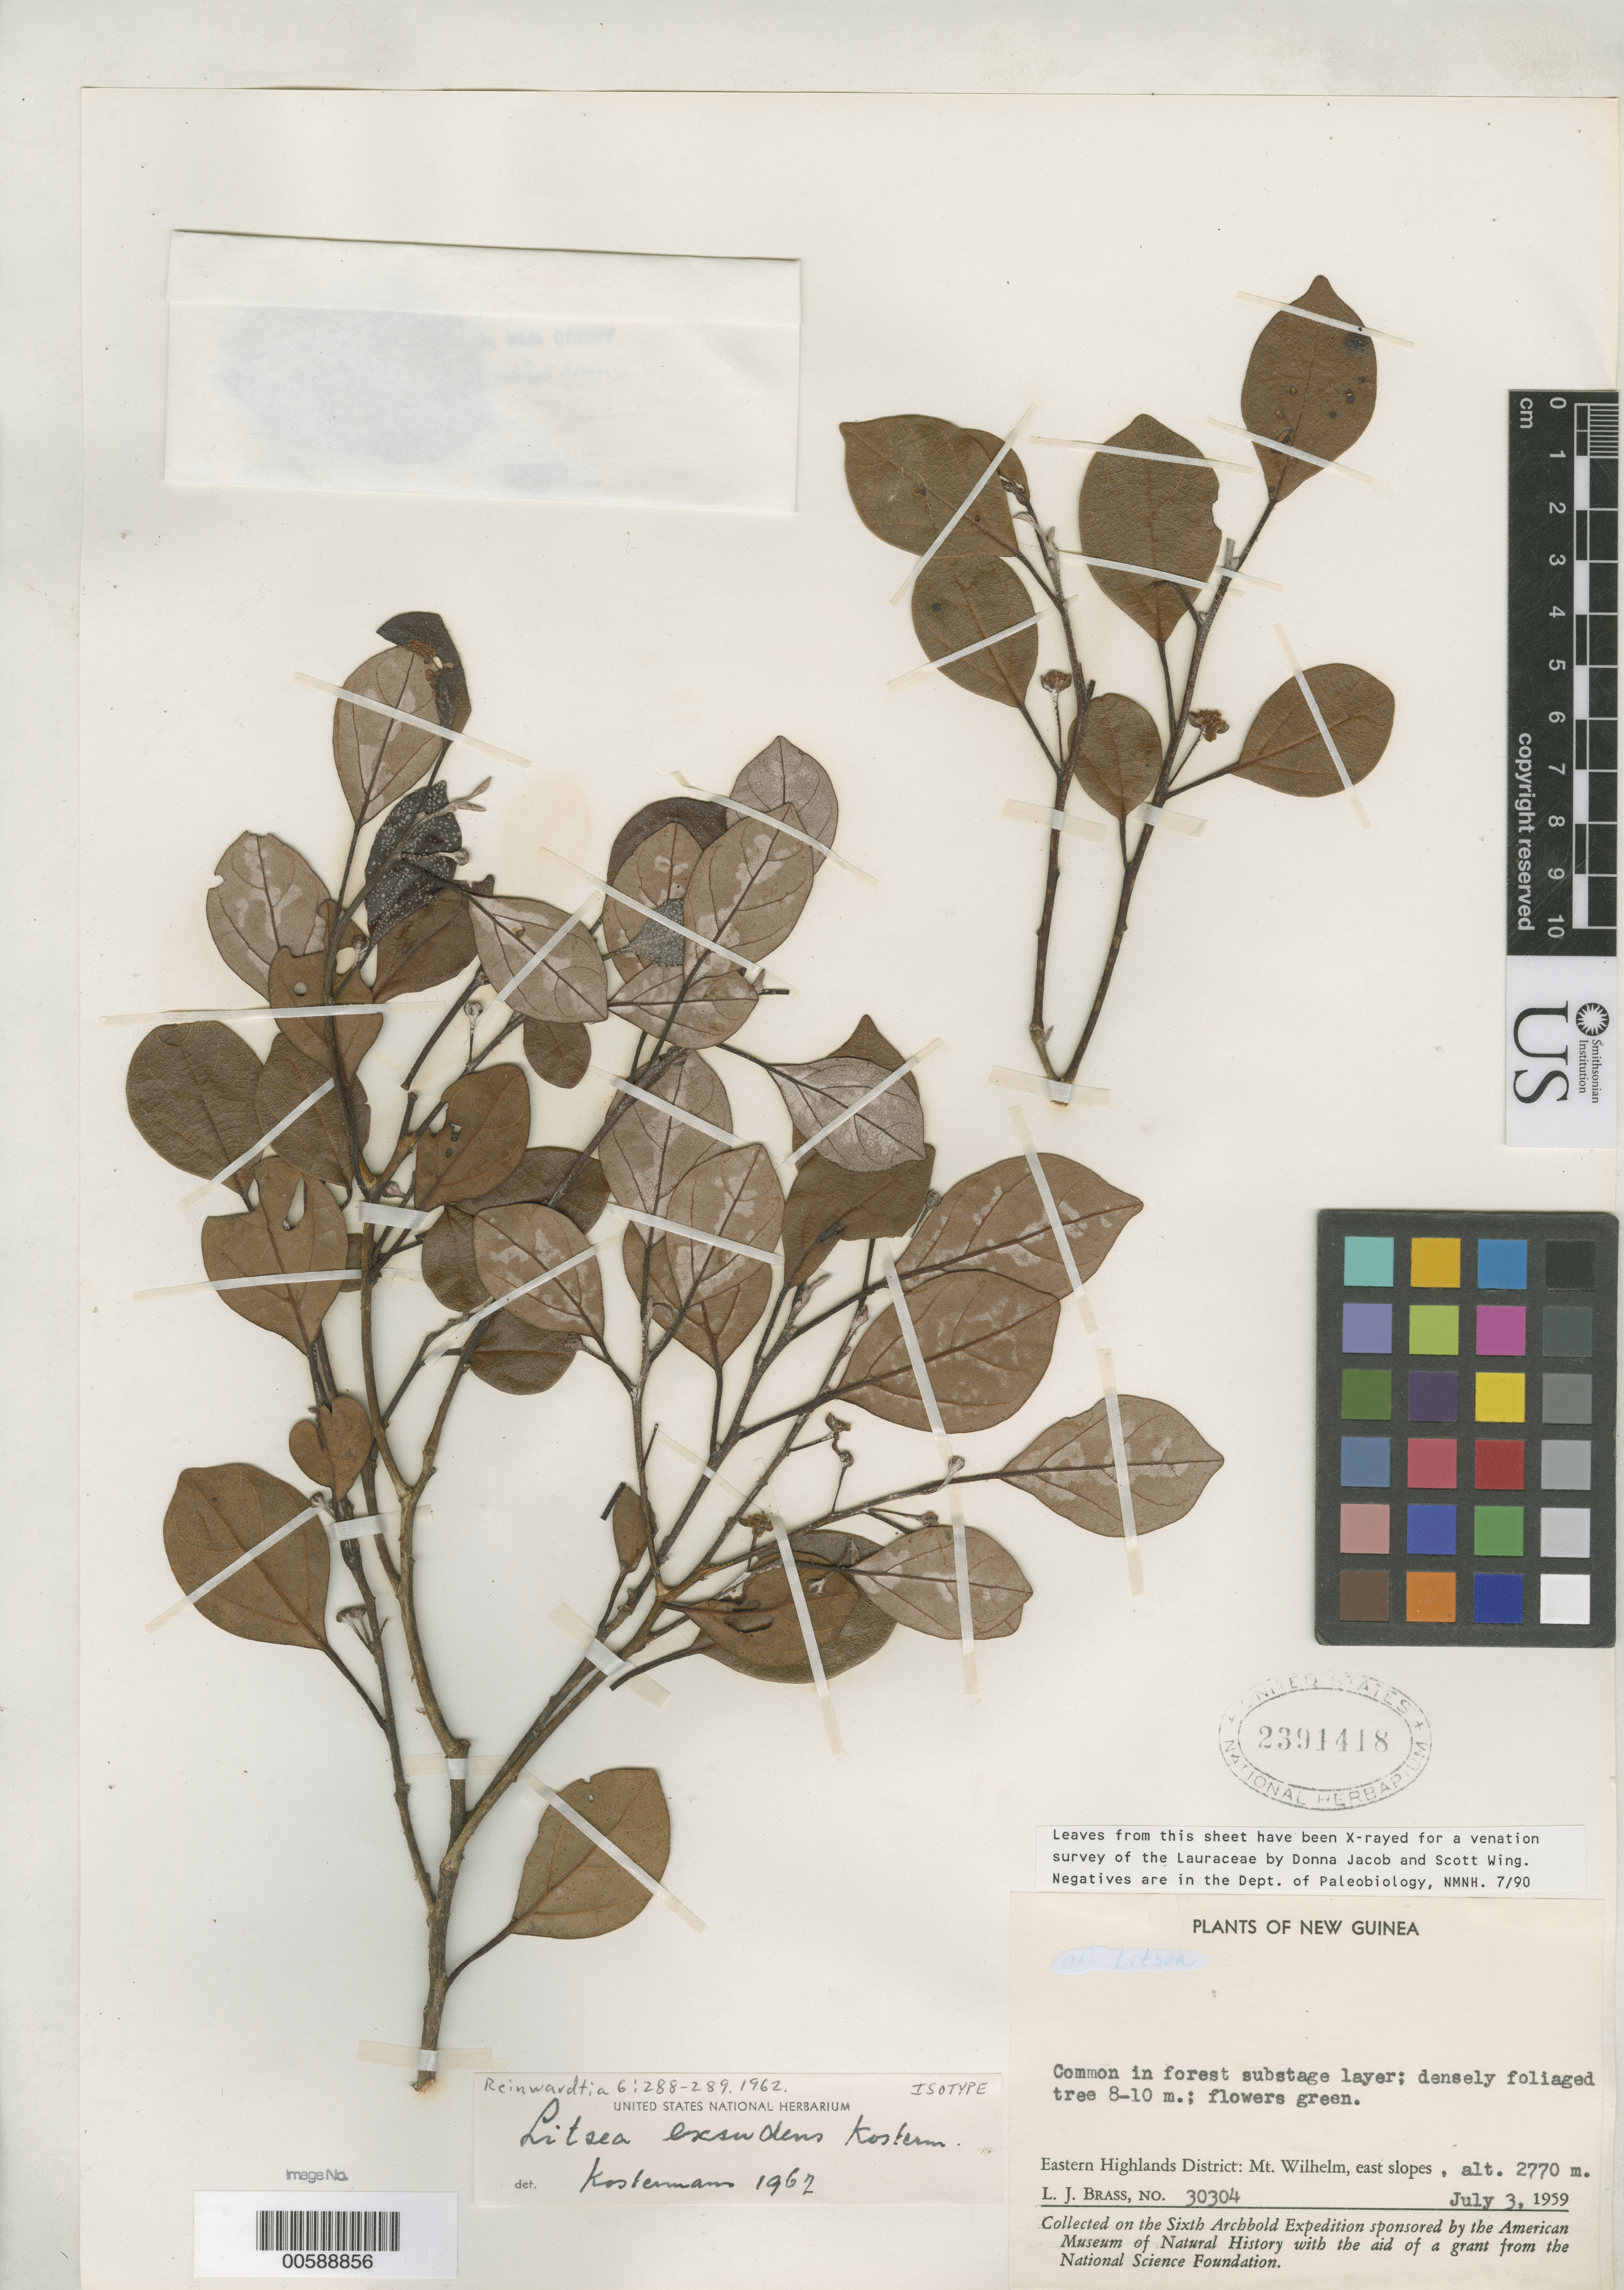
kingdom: Plantae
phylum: Tracheophyta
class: Magnoliopsida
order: Laurales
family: Lauraceae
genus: Litsea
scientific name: Litsea exsudens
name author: Kosterm.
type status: Isotype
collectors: L. J. Brass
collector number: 30304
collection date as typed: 03 Jul 1959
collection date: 1959-07-03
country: Papua New Guinea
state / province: Eastern Highlands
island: New Guinea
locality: Mt. Wilhelm, E slopes.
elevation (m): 2770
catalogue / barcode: US 2391418